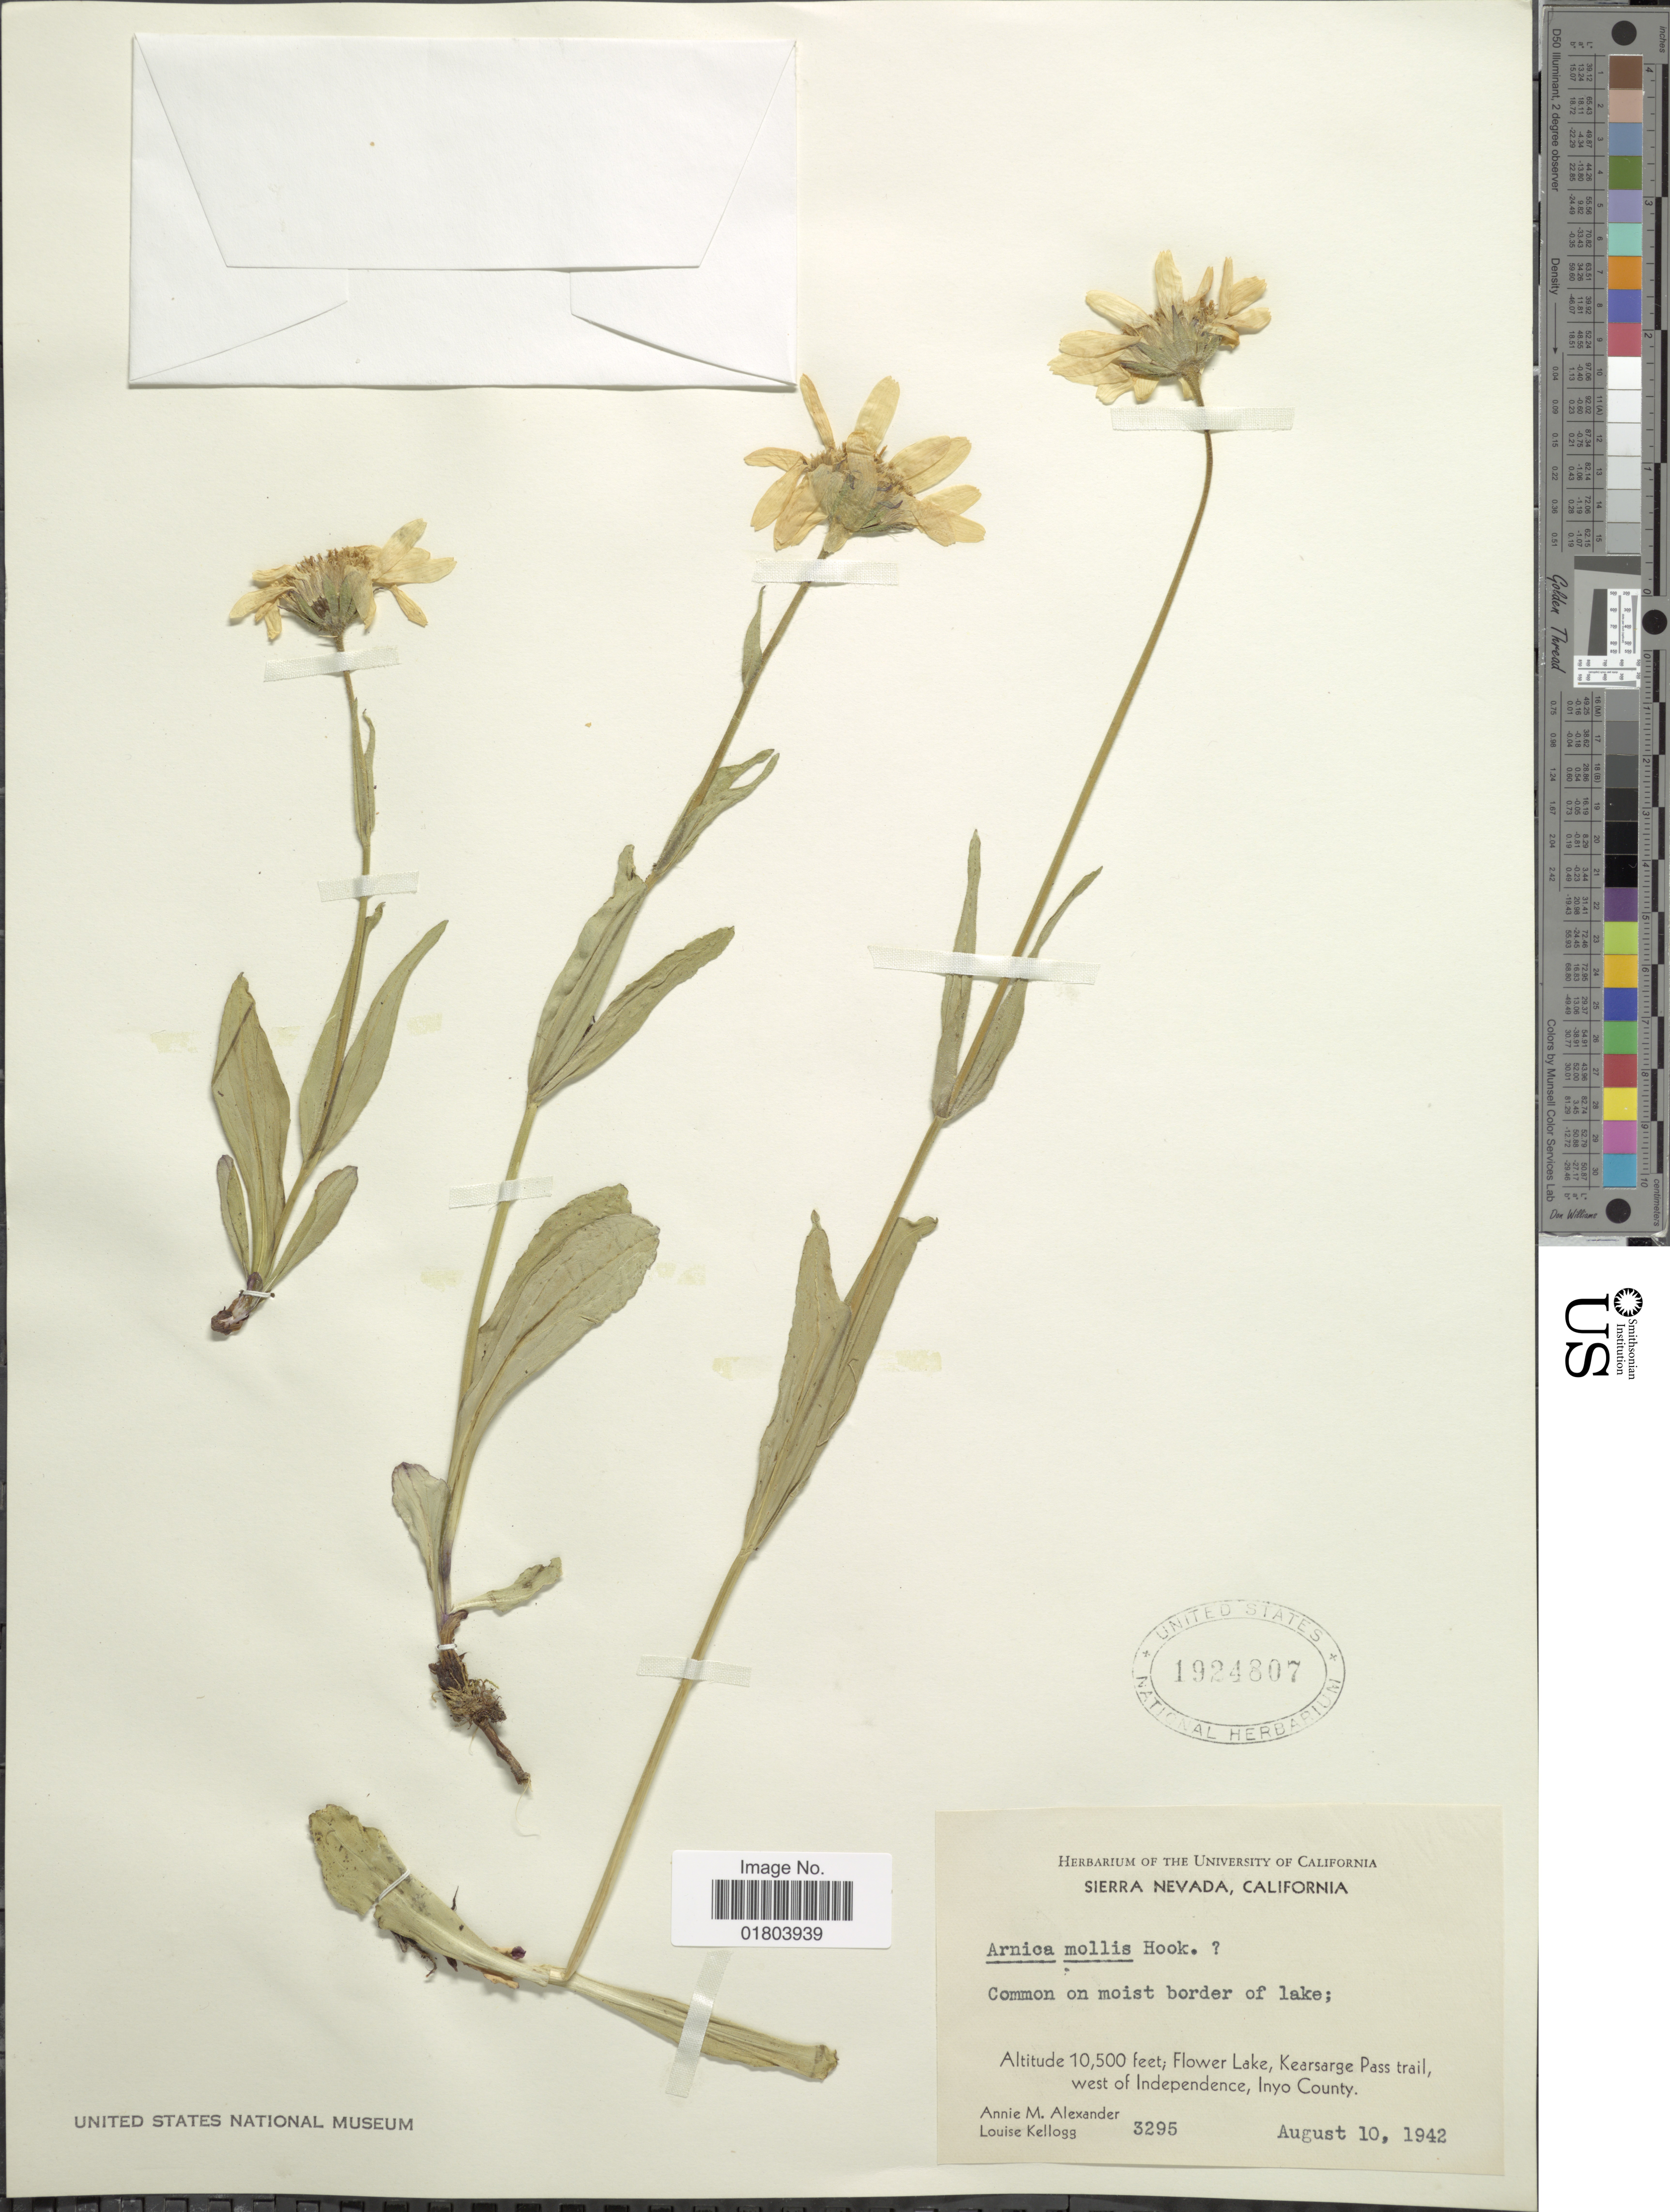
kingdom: Plantae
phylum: Tracheophyta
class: Magnoliopsida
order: Asterales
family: Asteraceae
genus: Arnica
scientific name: Arnica mollis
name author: Hook.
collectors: A. M. Alexander & L. Kellogg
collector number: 3295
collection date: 1942-08-10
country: United States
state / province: California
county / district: Inyo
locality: Sierra Nevada, Flower Lake, Kearsarge Pass trail, west of Independence, Inyo County, Common on moist border of lake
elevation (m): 3200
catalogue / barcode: US 1924807